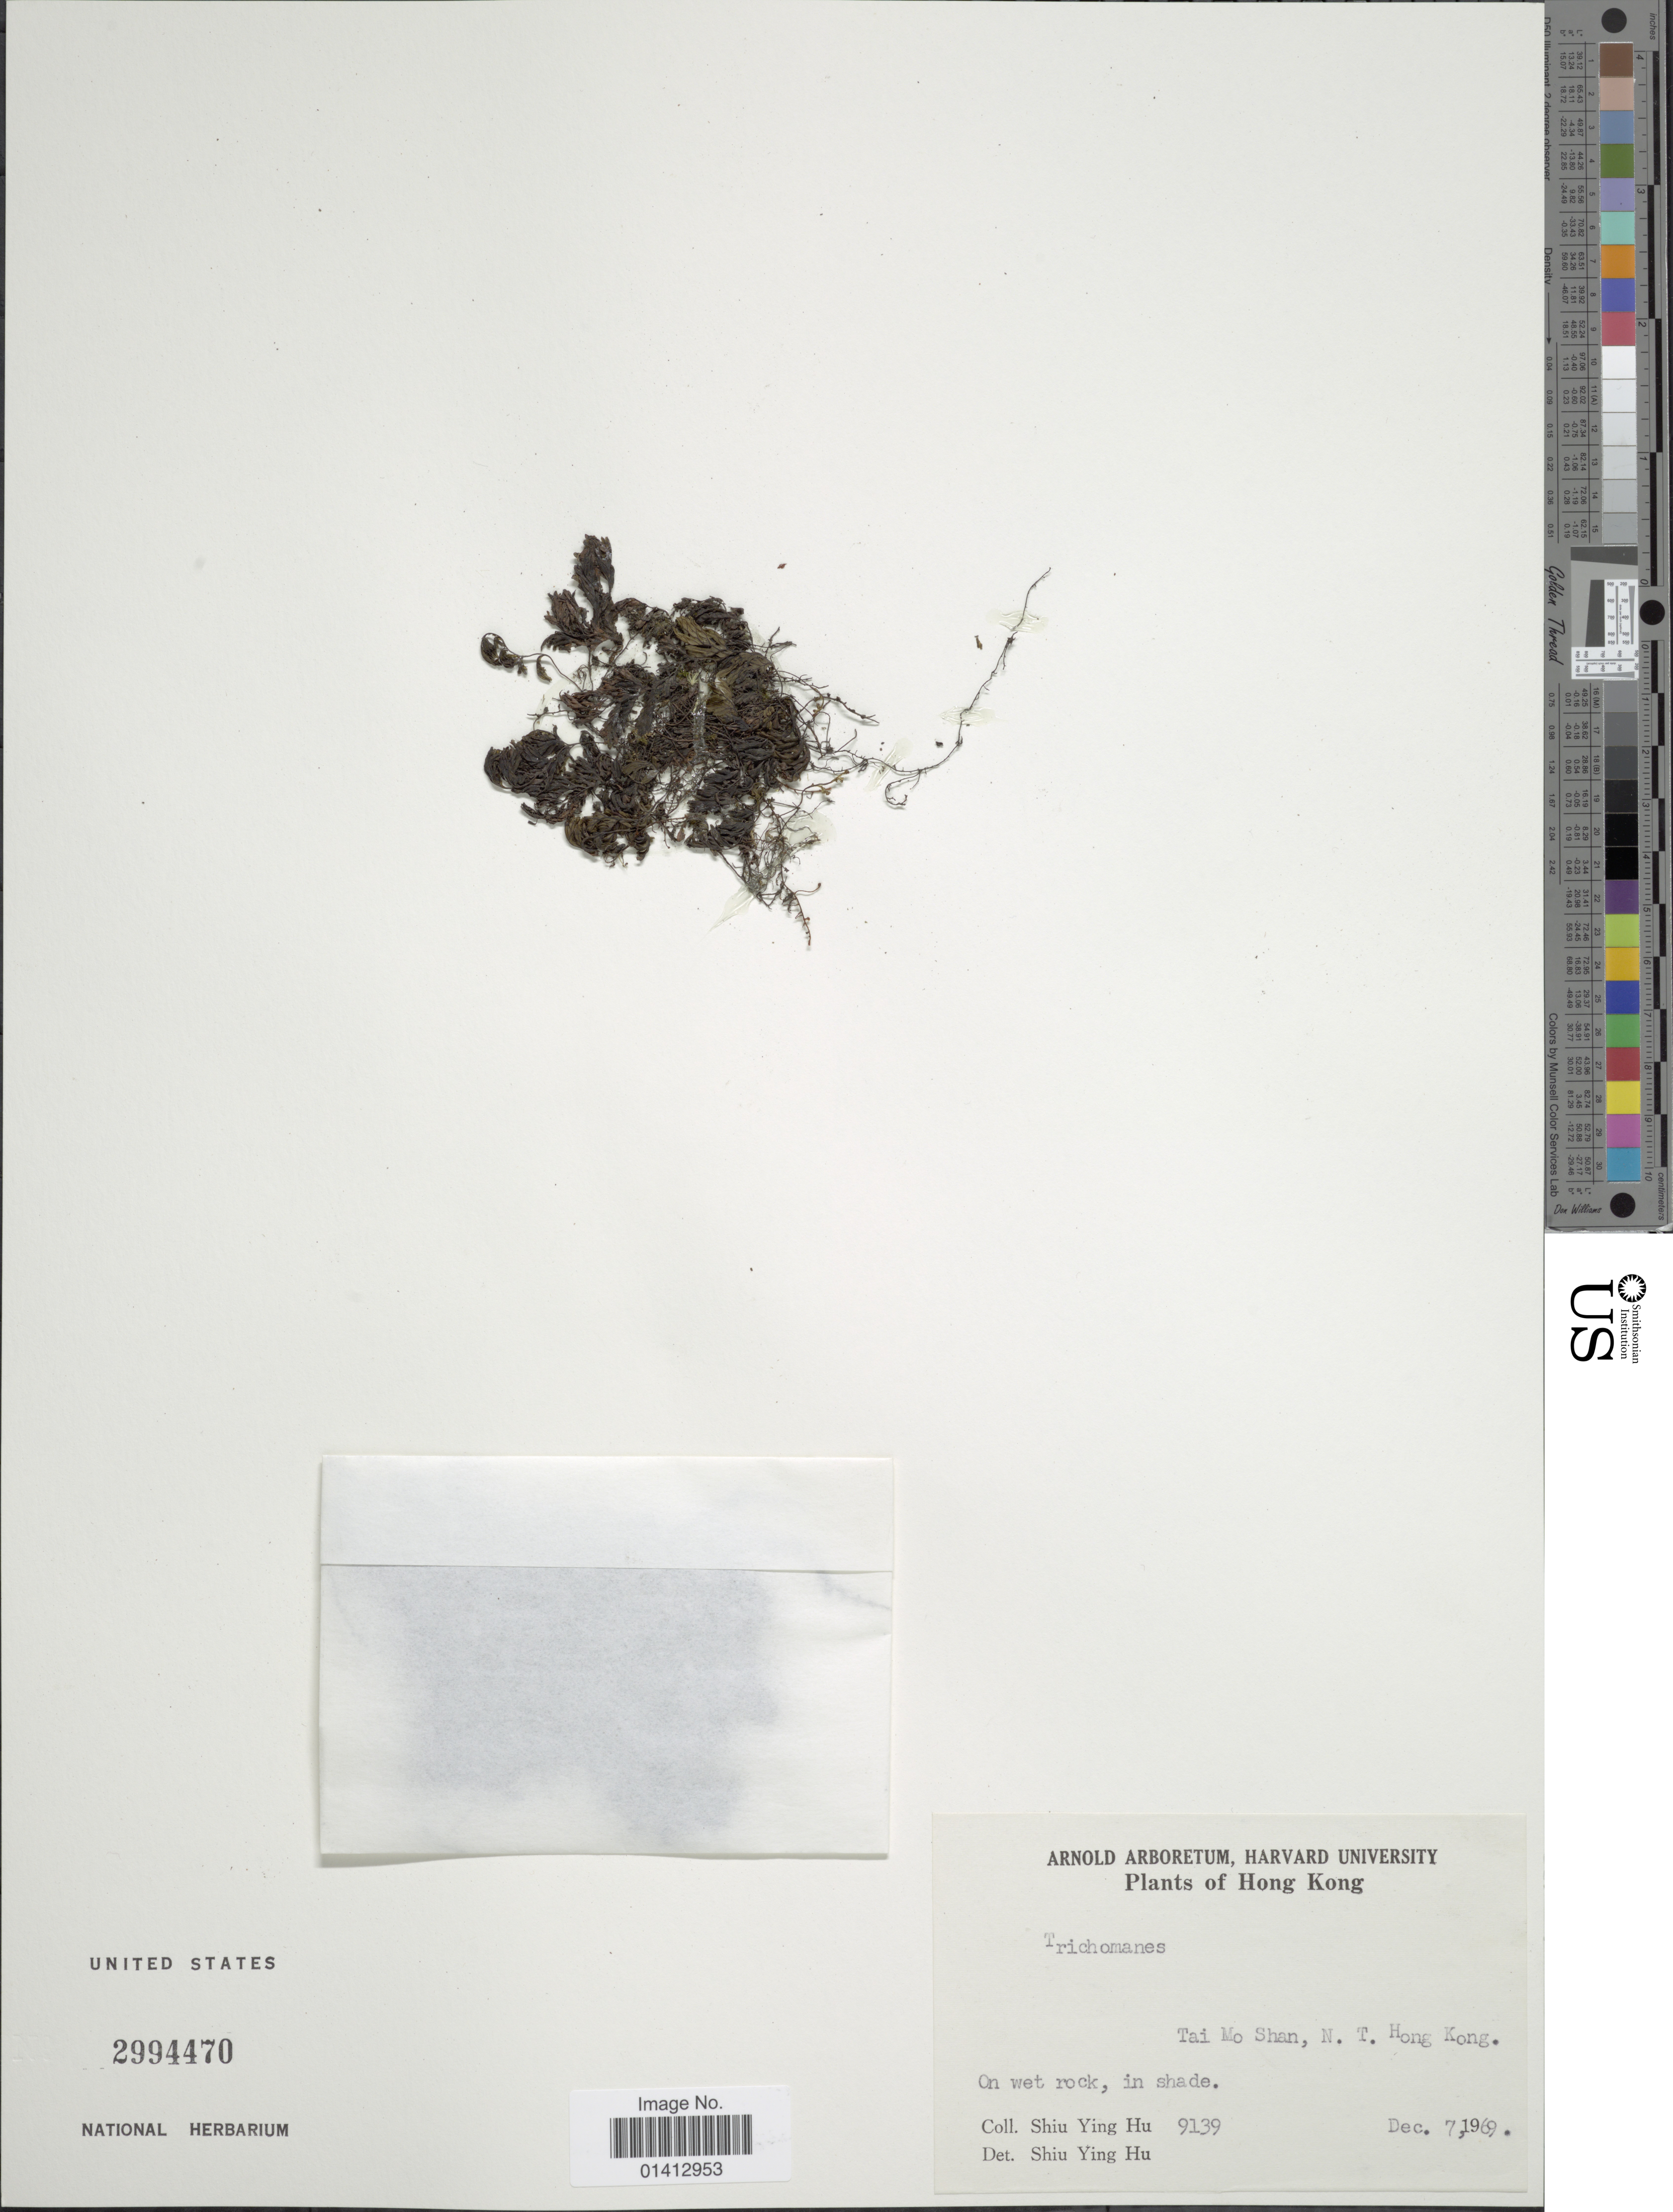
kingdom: Plantae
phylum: Tracheophyta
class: Polypodiopsida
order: Hymenophyllales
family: Hymenophyllaceae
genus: Crepidomanes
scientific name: Crepidomanes sp.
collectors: S. Y. Hu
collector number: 9139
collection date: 1969-12-07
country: China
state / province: Hong Kong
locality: Tai Mo Shan, N.T.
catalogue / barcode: US 2994470